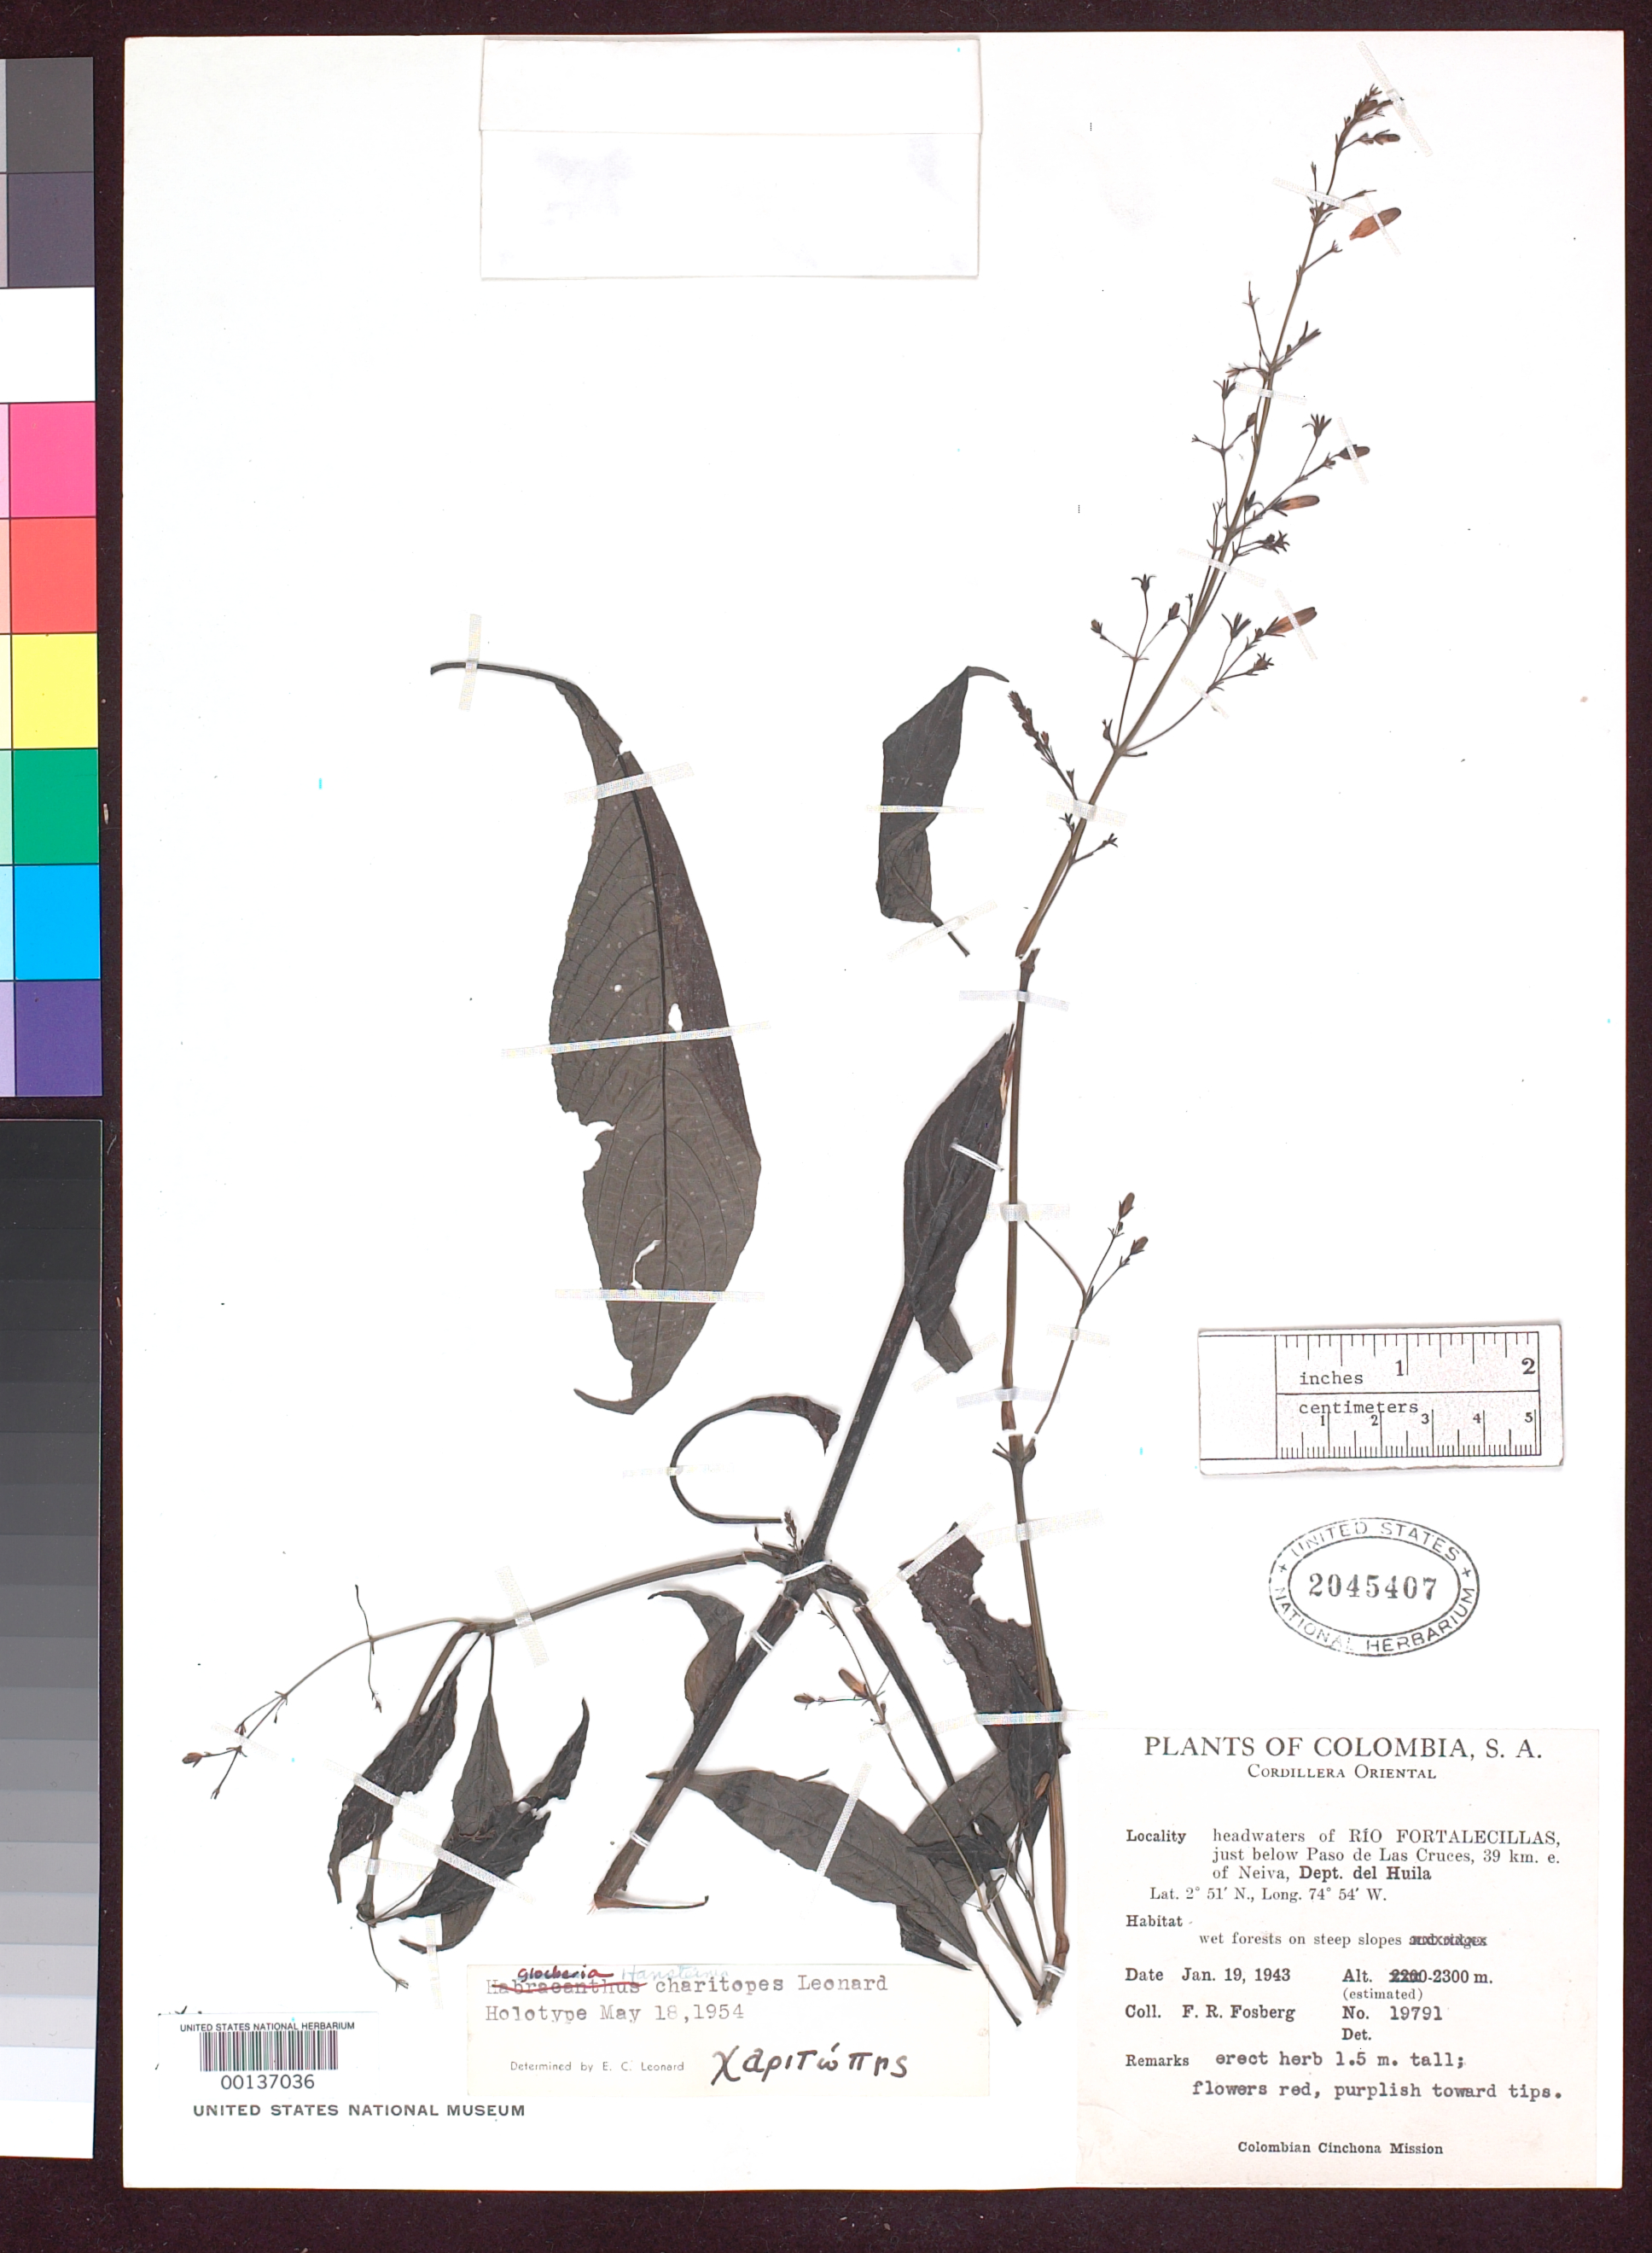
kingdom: Plantae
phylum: Tracheophyta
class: Magnoliopsida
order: Lamiales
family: Acanthaceae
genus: Hansteinia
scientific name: Hansteinia charitopes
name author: Leonard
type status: Holotype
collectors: F. R. Fosberg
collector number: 19791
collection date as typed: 19 Jan 1943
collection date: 1943-01-19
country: Colombia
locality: Huila.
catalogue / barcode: US 2045407